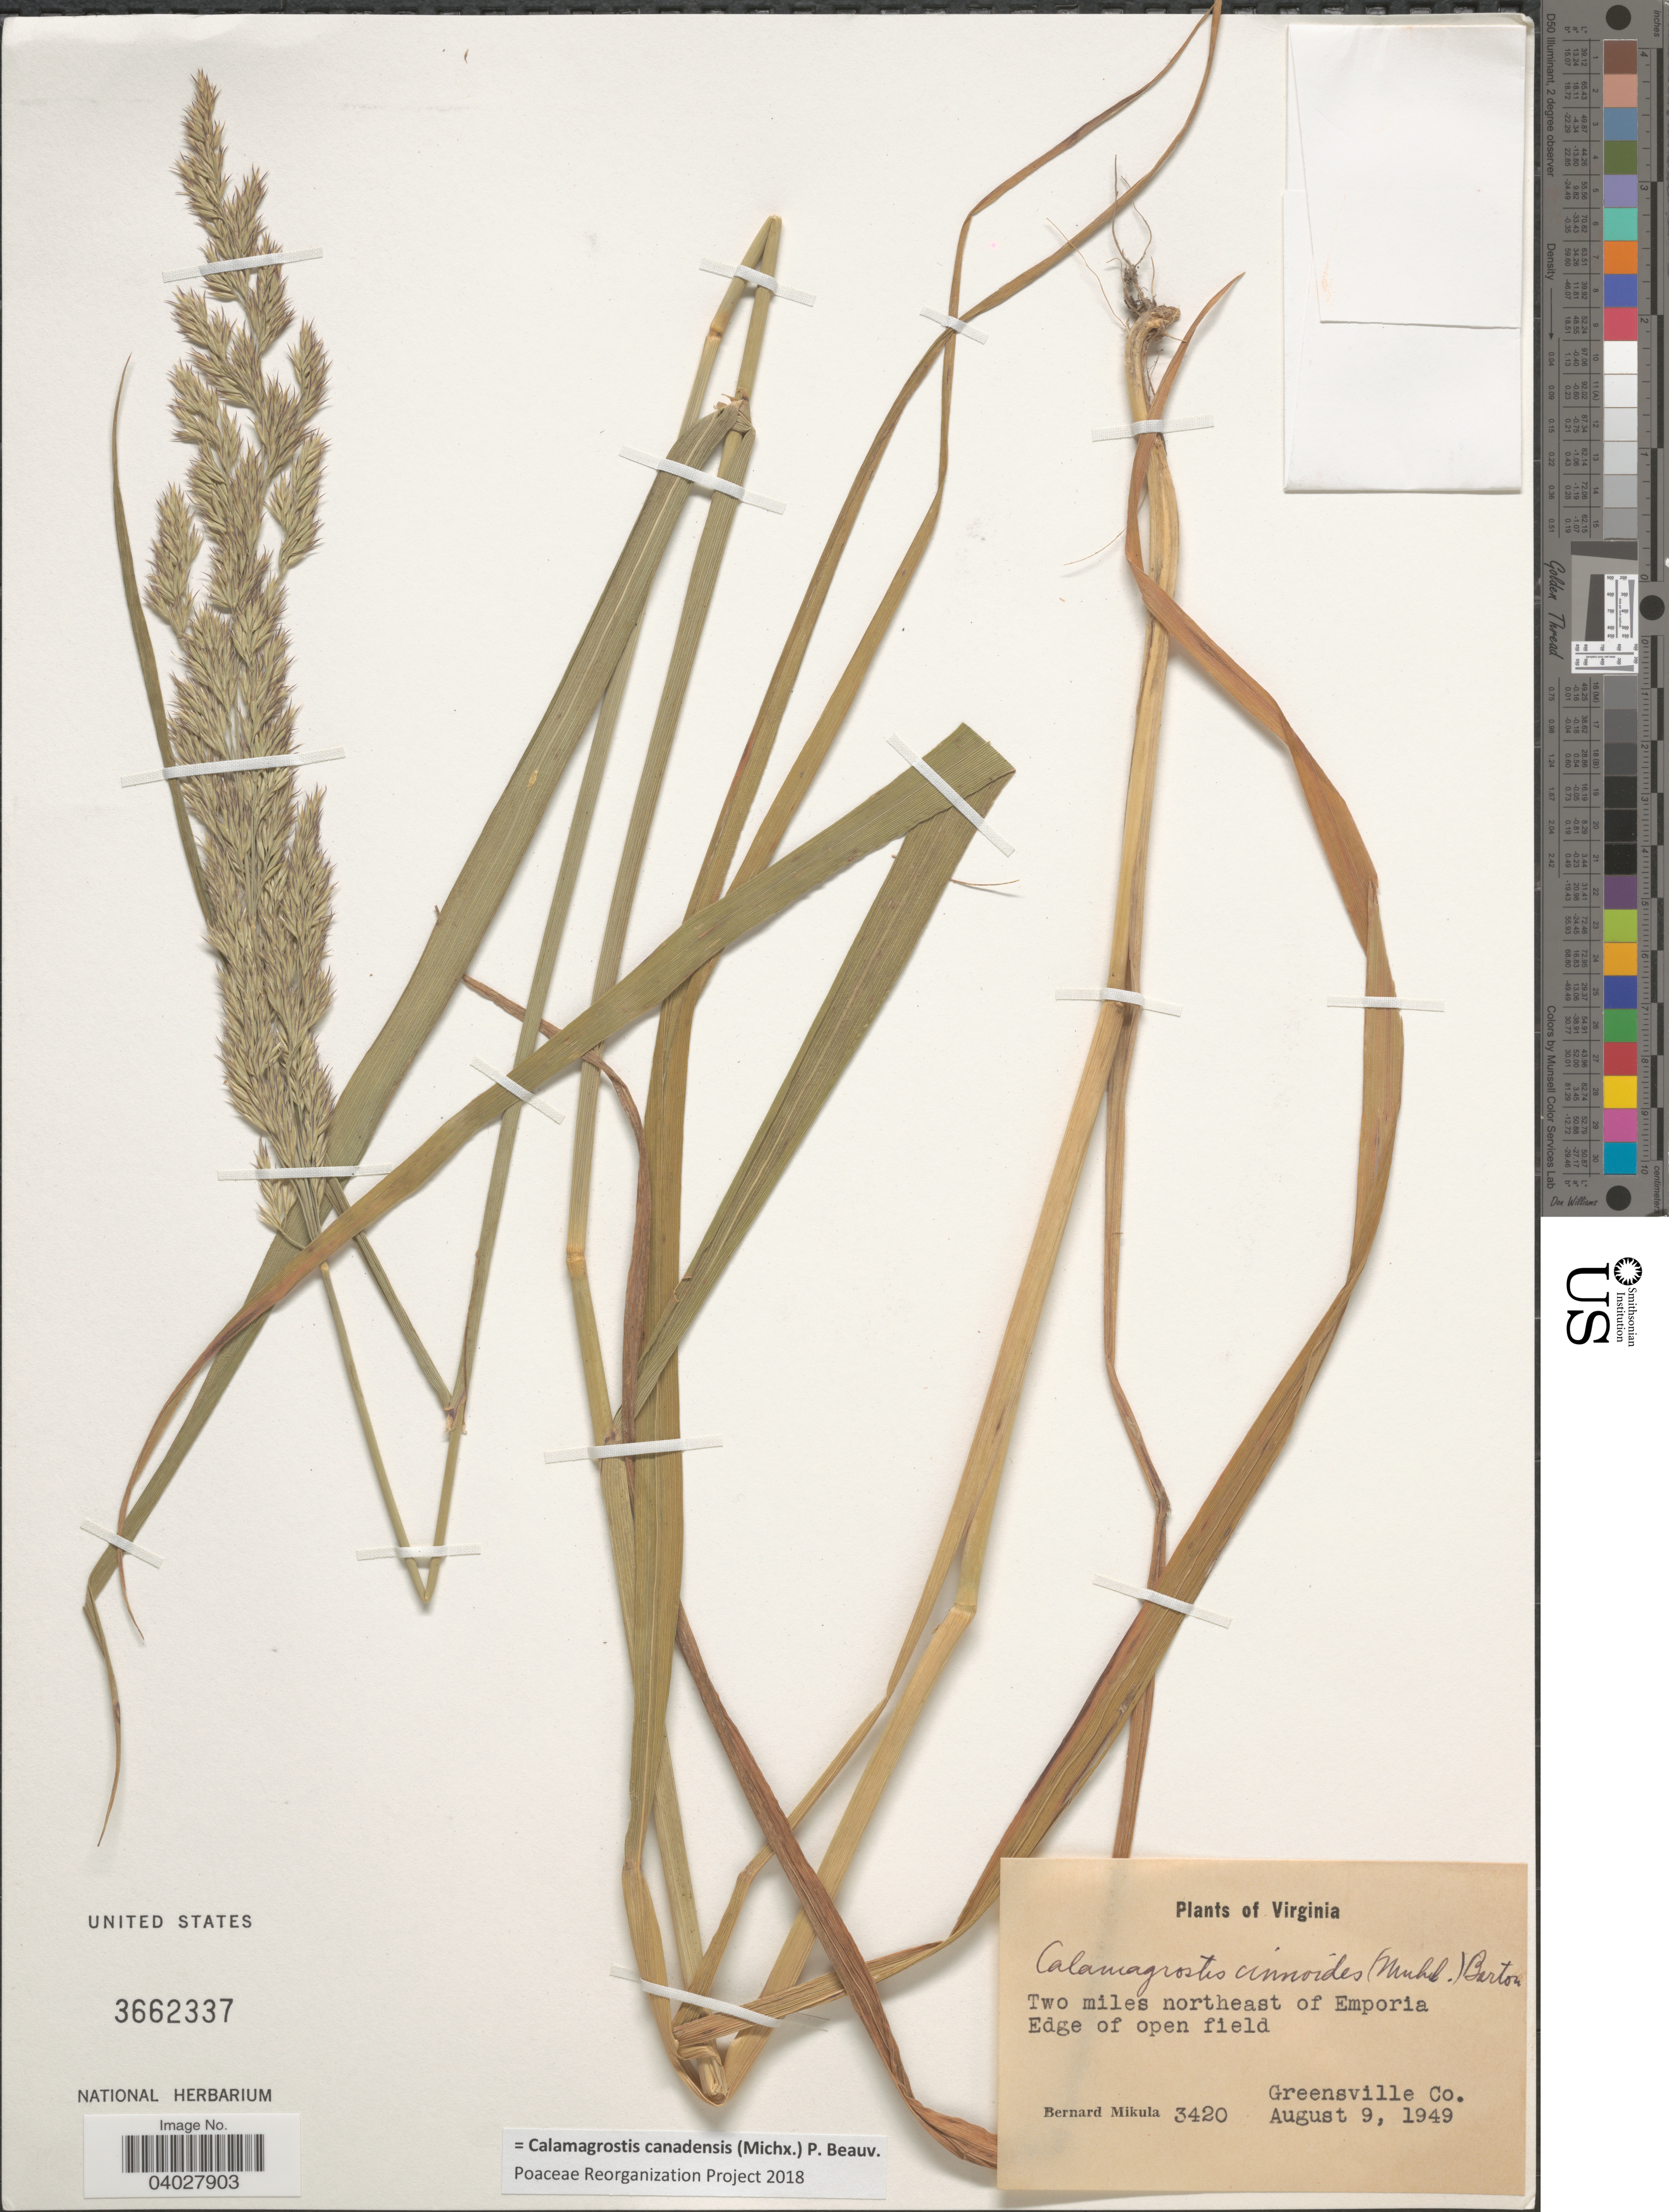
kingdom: Plantae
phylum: Tracheophyta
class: Liliopsida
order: Poales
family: Poaceae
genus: Calamagrostis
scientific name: Calamagrostis canadensis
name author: (Michx.) P. Beauv.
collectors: B. Mikula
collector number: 3420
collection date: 1949-08-09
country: United States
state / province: Virginia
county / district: Greensville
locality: Two miles northeast of Emporia. Edge of open field. Greensville Co.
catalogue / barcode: US 3662337